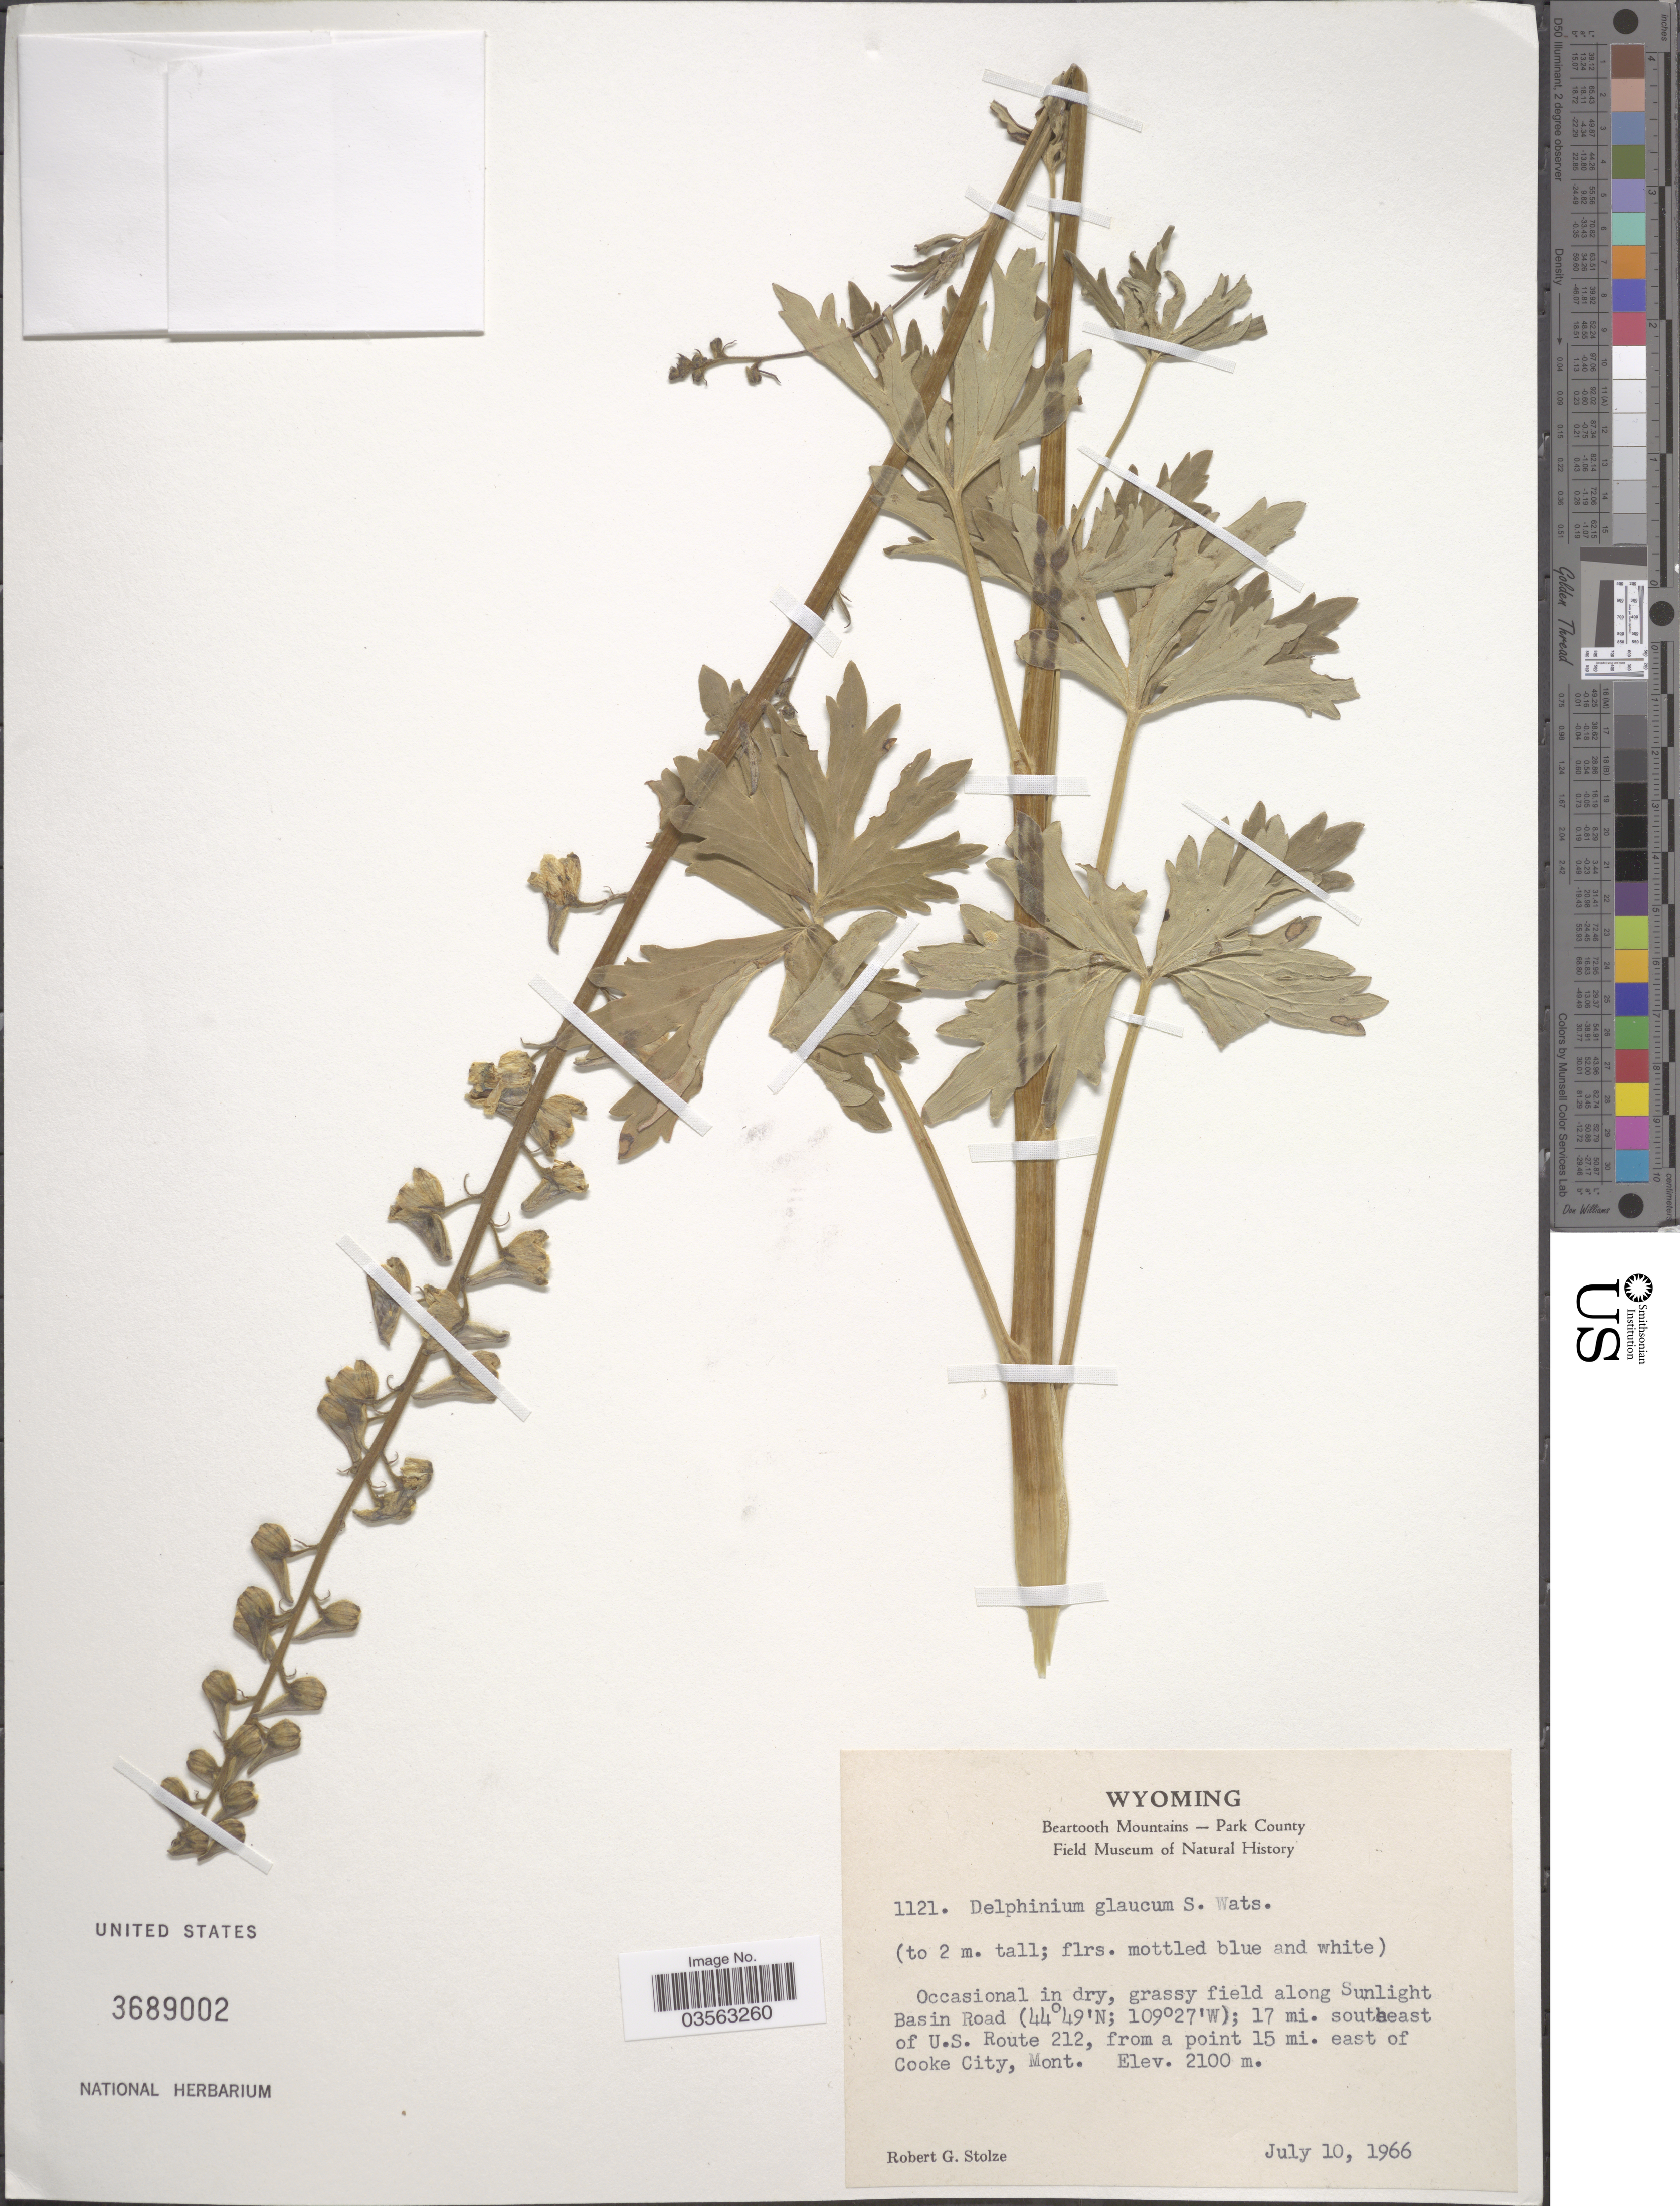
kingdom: Plantae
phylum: Tracheophyta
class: Magnoliopsida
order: Ranunculales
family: Ranunculaceae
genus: Delphinium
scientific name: Delphinium glaucum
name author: S. Watson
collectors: R. G. Stolze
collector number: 1121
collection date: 1966-07-10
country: United States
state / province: Wyoming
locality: Beartooth Mountains - Park County. Along Sunlight Basin Road; 17 mi. southeast of U.S. Route 212, from a point 15 mi. east of Cooke City, Mont.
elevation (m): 2100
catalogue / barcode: US 3689002